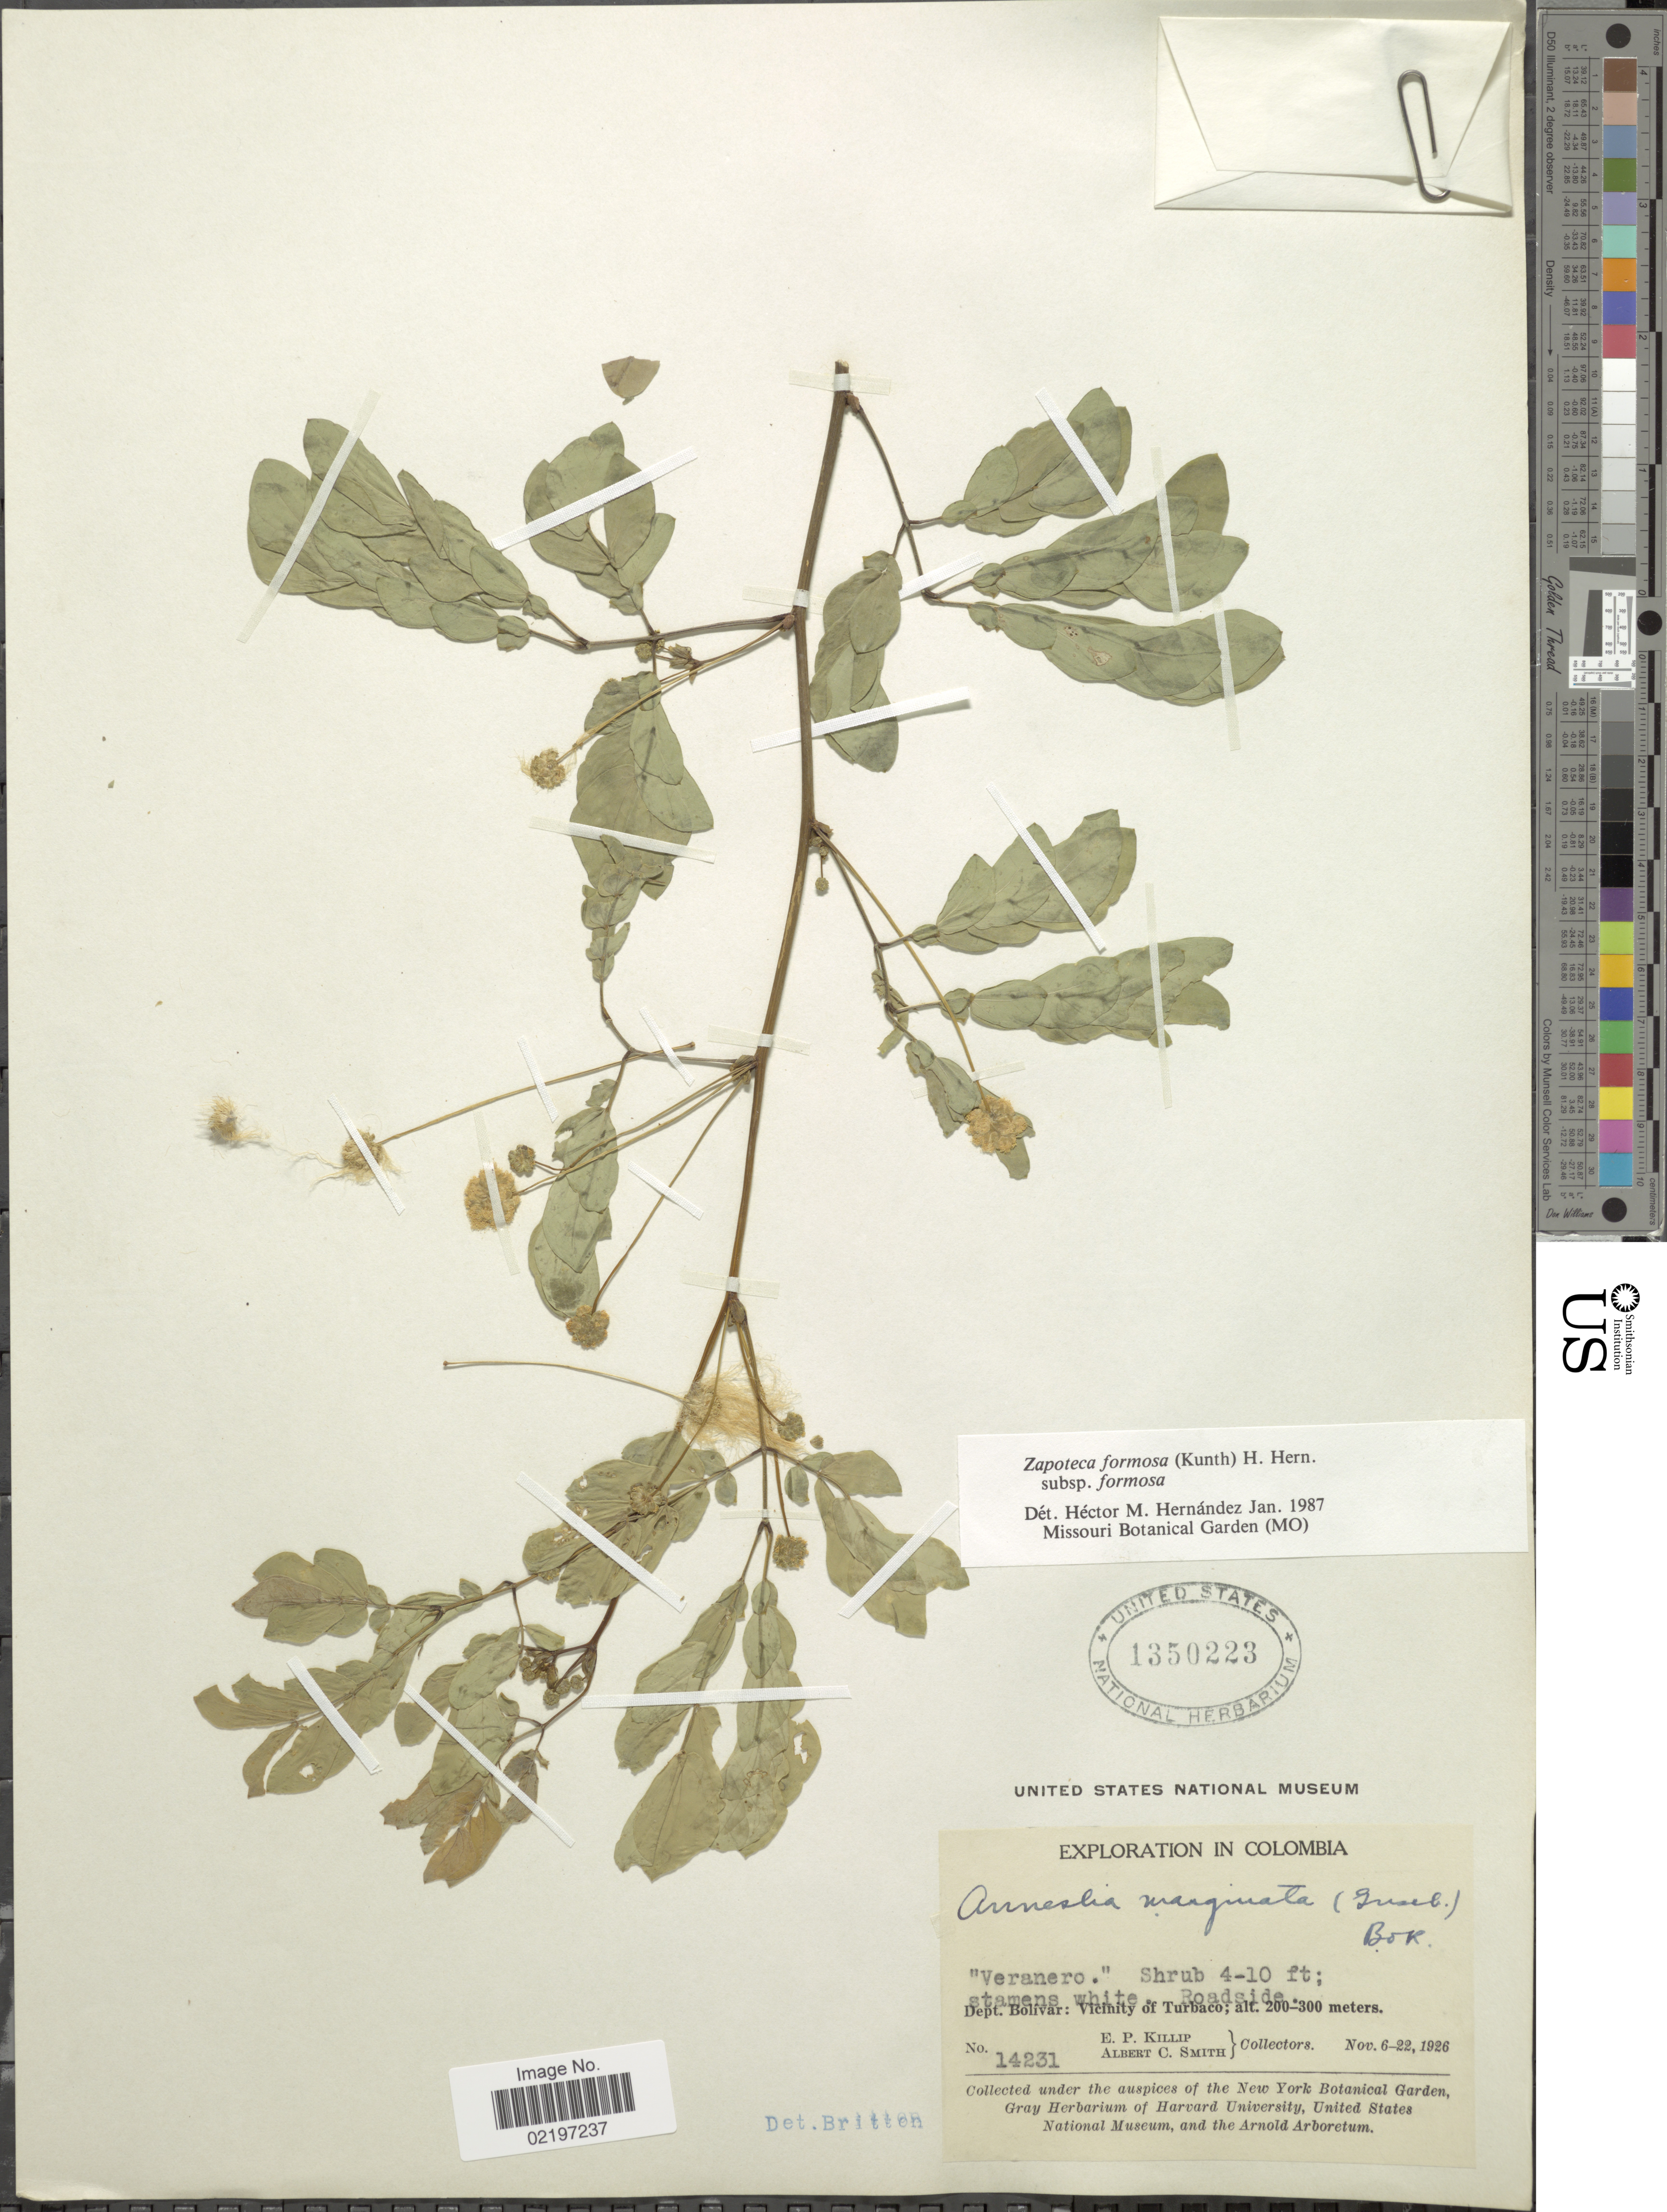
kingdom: Plantae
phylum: Tracheophyta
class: Magnoliopsida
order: Fabales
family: Fabaceae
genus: Zapoteca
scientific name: Zapoteca formosa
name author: (Kunth) H.M. Hern.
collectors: E. P. Killip & A. C. Smith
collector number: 14231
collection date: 1926-11-06/1926-11-22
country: Colombia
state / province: Bolívar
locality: Dept. Bolivar: Vicinity of Turbaco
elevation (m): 200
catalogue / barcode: US 1350223